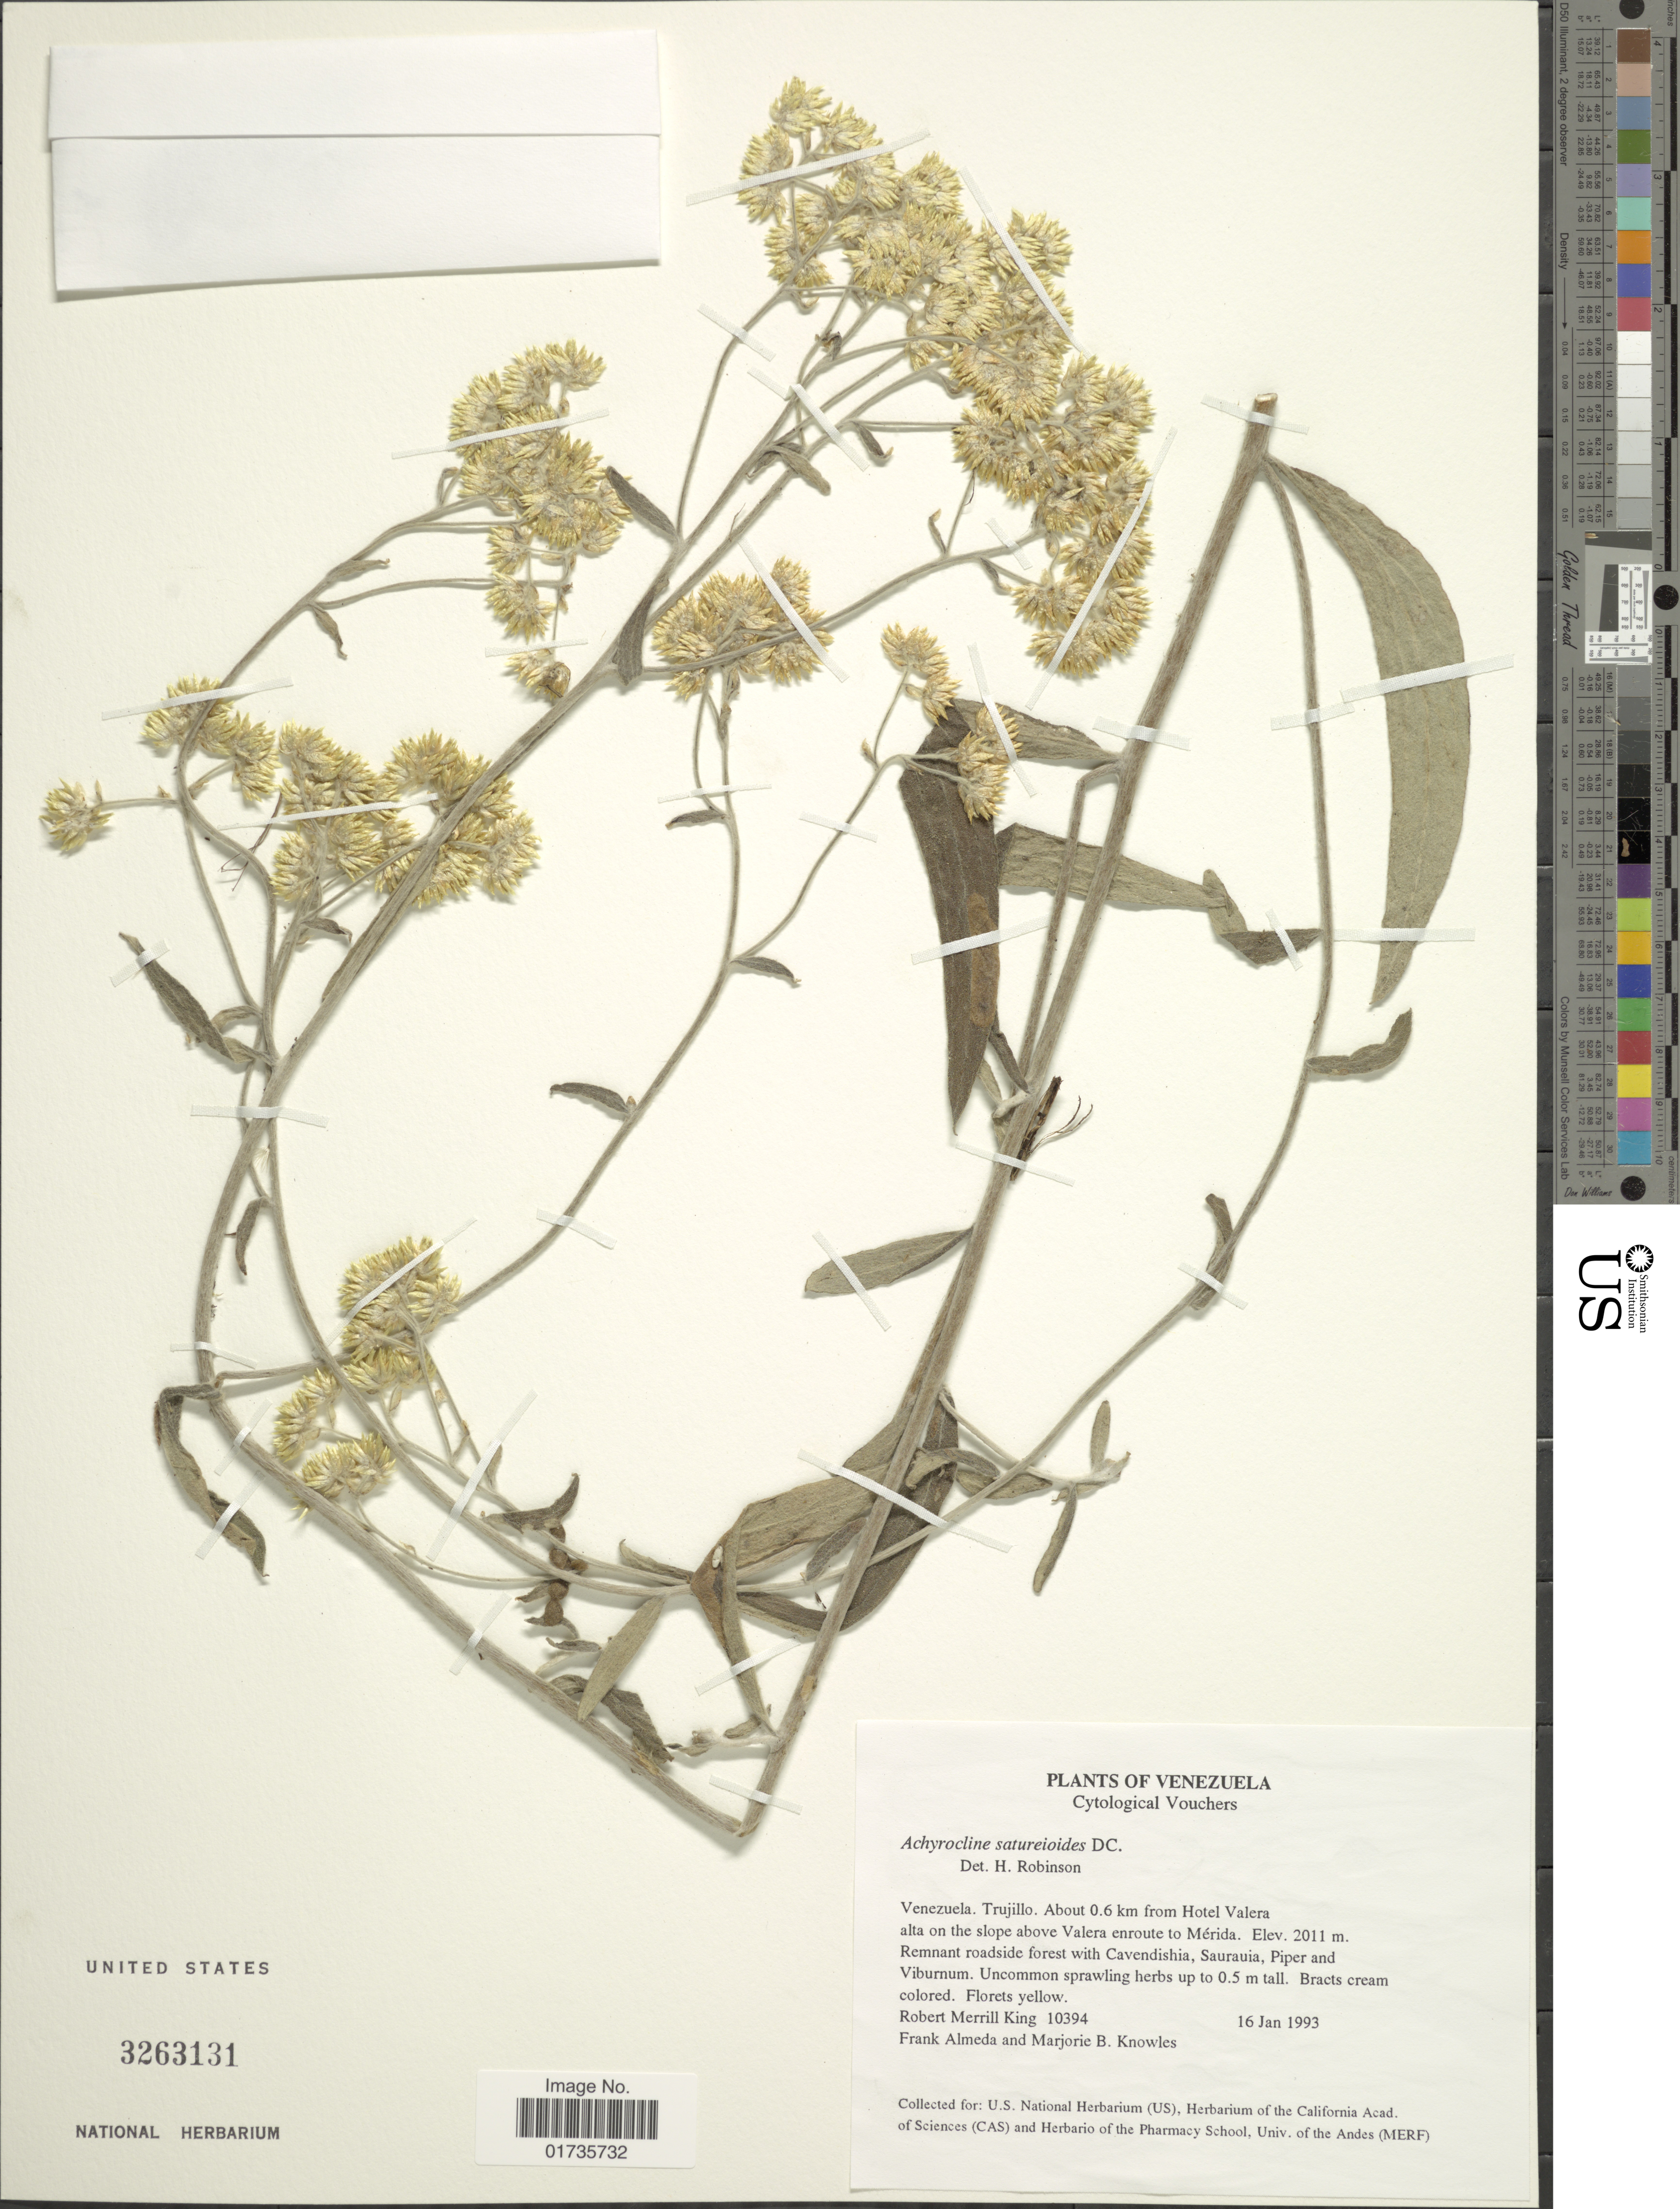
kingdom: Plantae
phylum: Tracheophyta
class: Magnoliopsida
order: Asterales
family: Asteraceae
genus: Achyrocline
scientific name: Achyrocline satureioides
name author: (Lam.) DC.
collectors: R. M. King, F. Almeda & M. B. Knowles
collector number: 10394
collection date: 1993-01-16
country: Venezuela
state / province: Trujillo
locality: About 0.6 km from Hotel Valera alta on the slope above Valera enroute to Mérida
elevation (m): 2011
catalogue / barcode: US 3263131